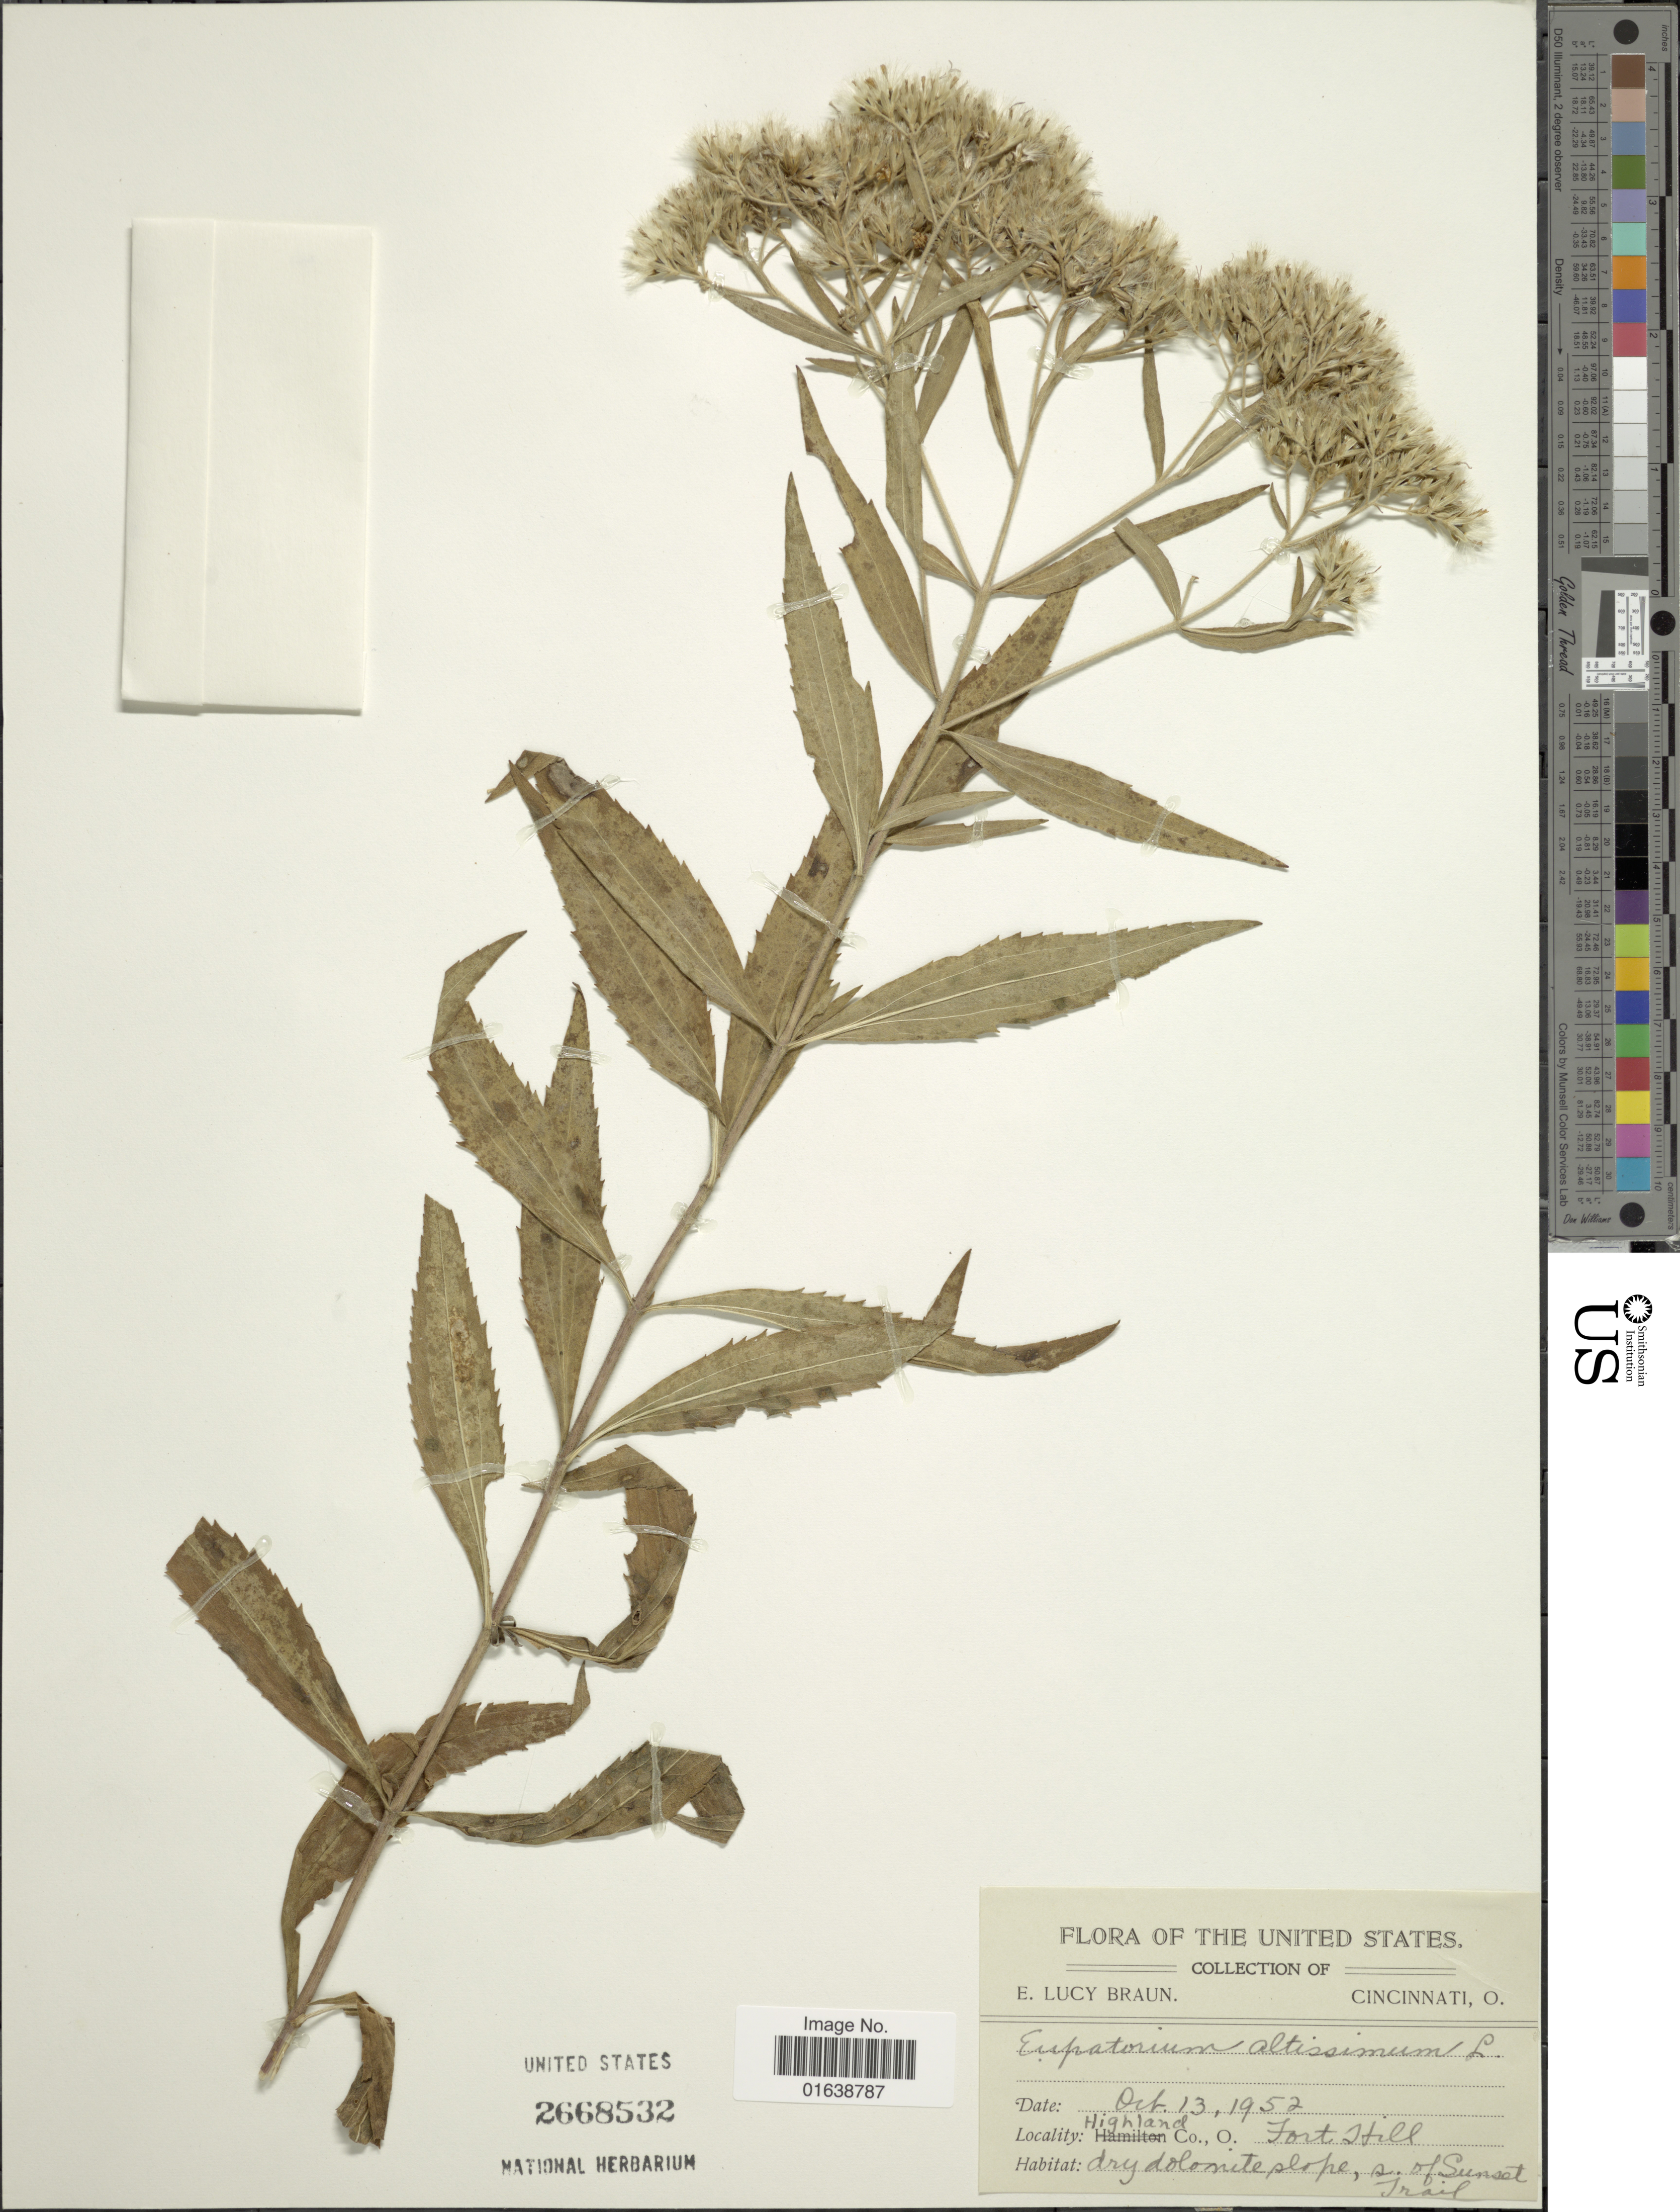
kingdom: Plantae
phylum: Tracheophyta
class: Magnoliopsida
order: Asterales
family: Asteraceae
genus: Eupatorium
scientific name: Eupatorium altissimum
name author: L.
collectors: E. L. Braun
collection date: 1952-10-13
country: United States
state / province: Ohio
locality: Highland Co. O. Fort Hill.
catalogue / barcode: US 2668532